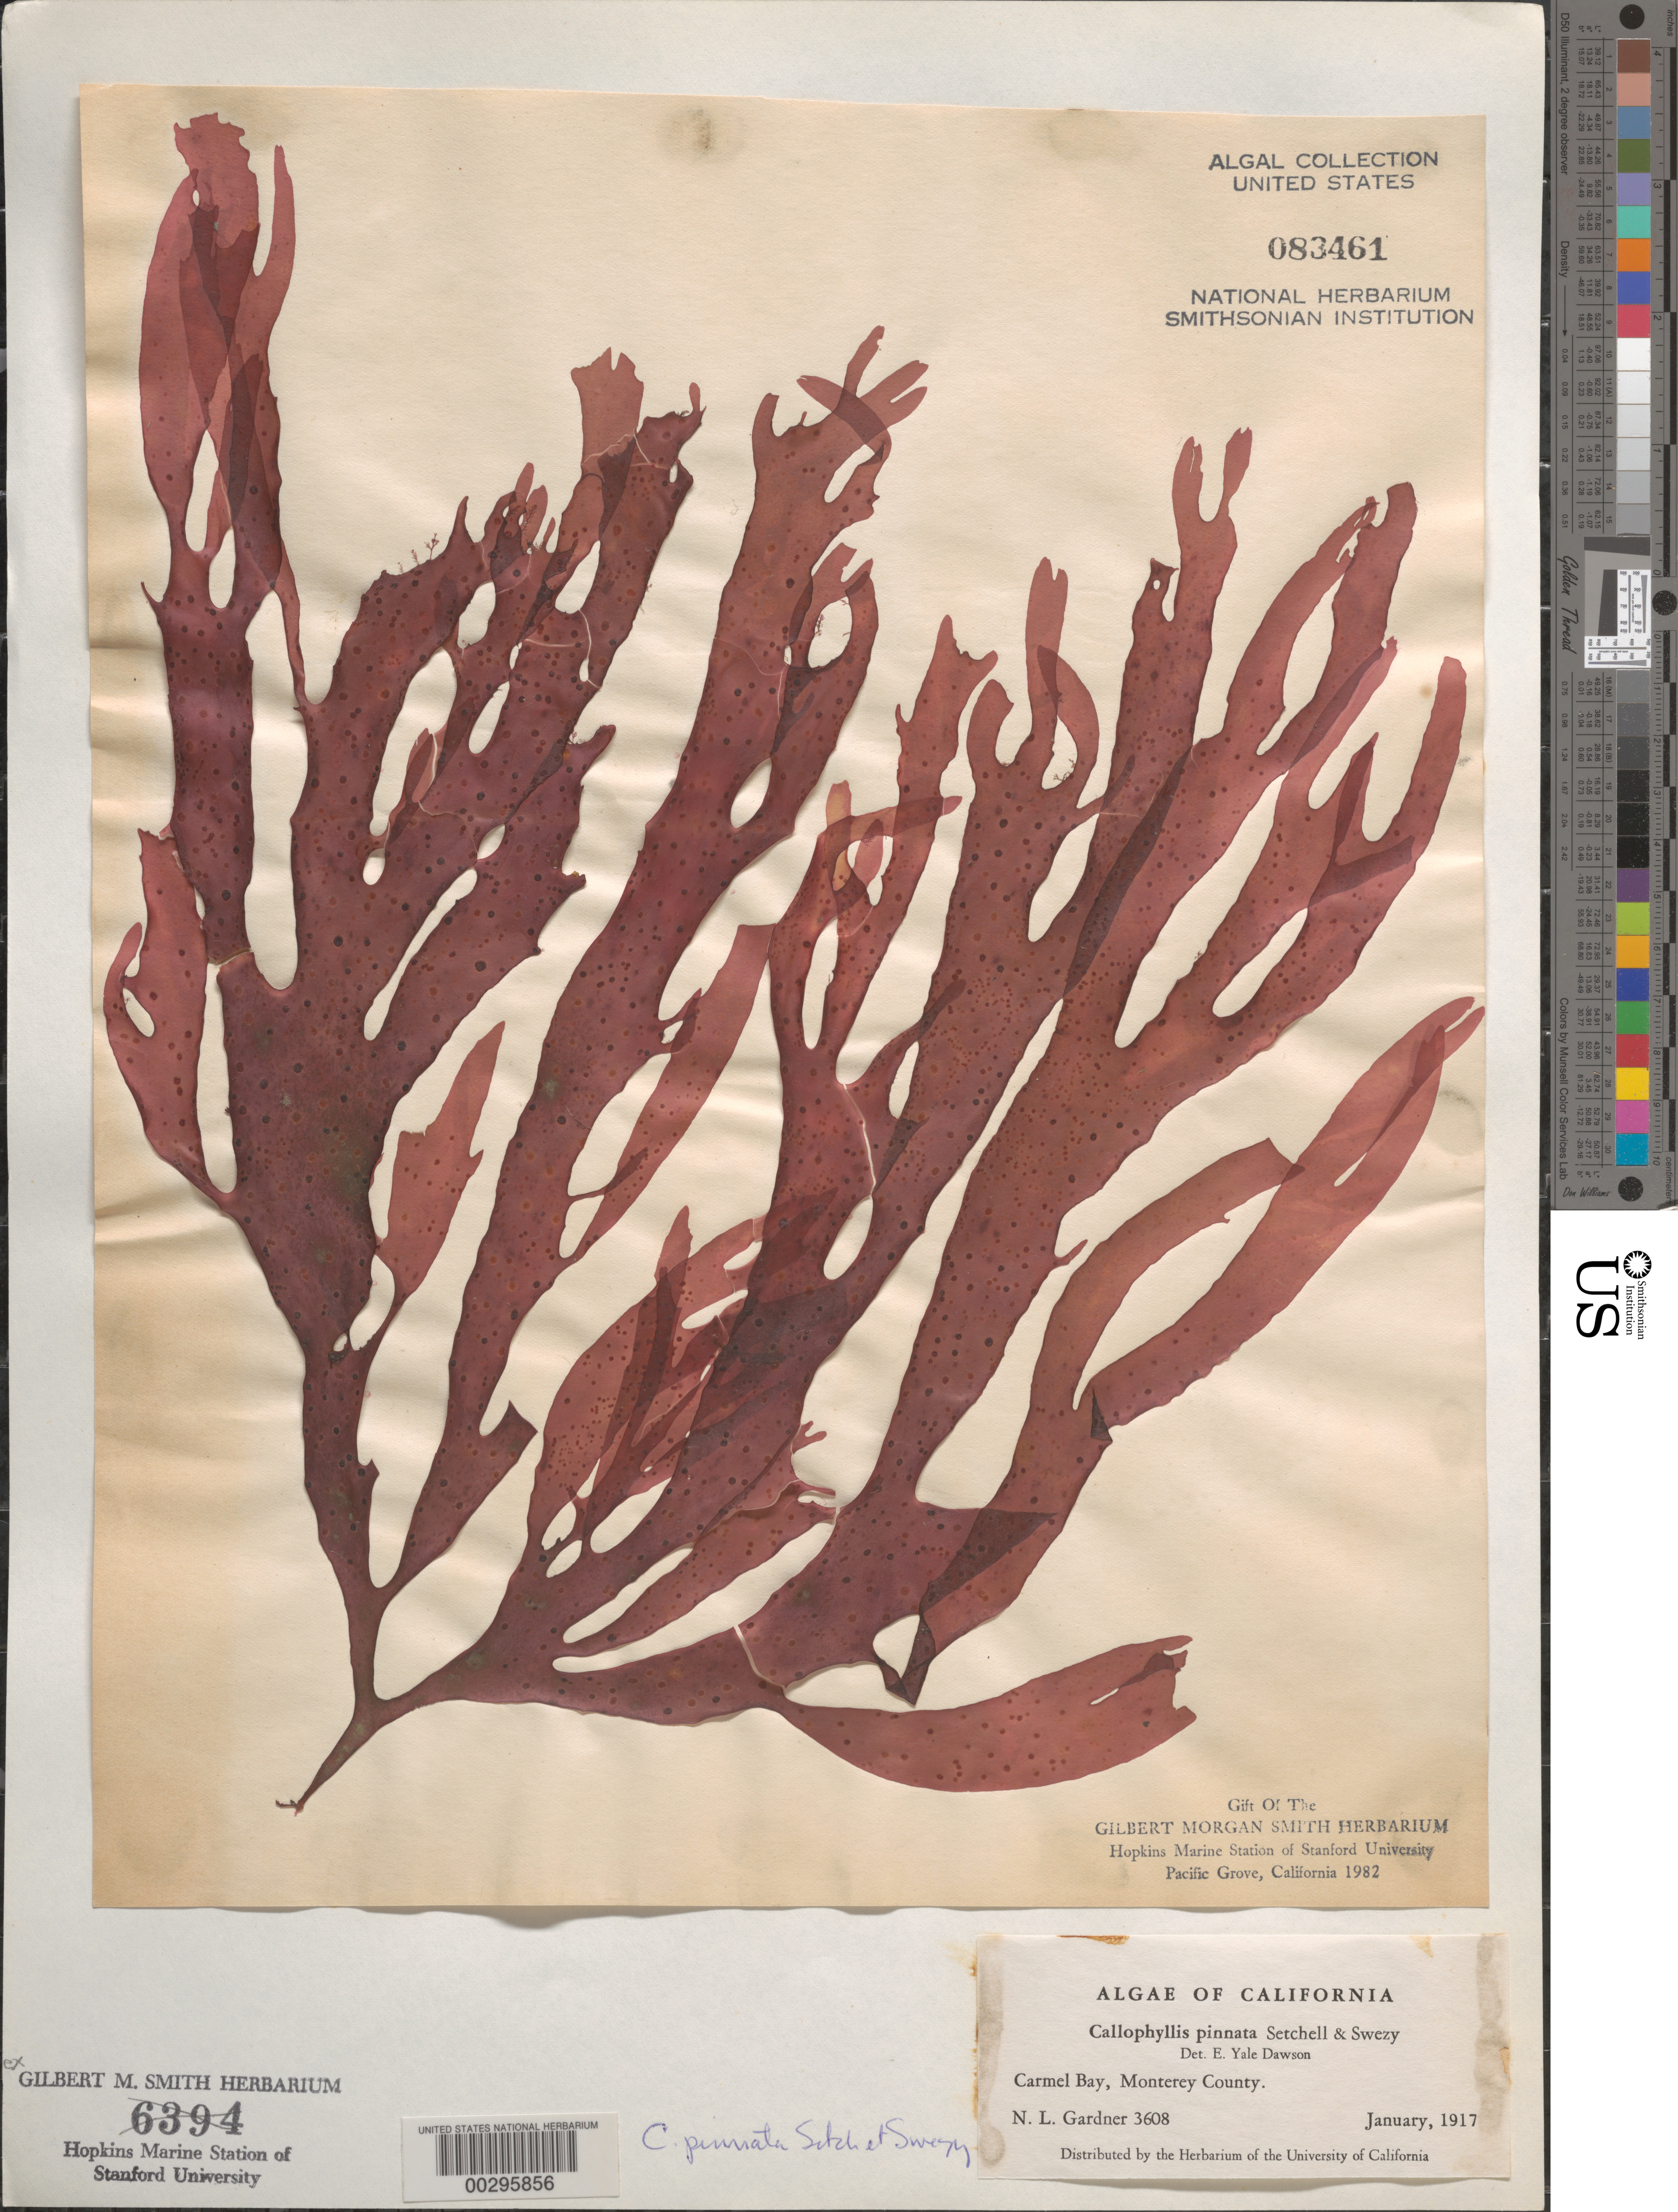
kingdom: Plantae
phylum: Rhodophyta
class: Florideophyceae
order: Gigartinales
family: Kallymeniaceae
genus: Callophyllis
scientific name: Callophyllis pinnata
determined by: Dawson, E. Y.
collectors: N. Gardner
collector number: NLG 3608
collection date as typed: Jan 1917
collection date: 1917-01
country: United States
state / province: California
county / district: Monterey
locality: Carmel Bay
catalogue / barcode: US 83461